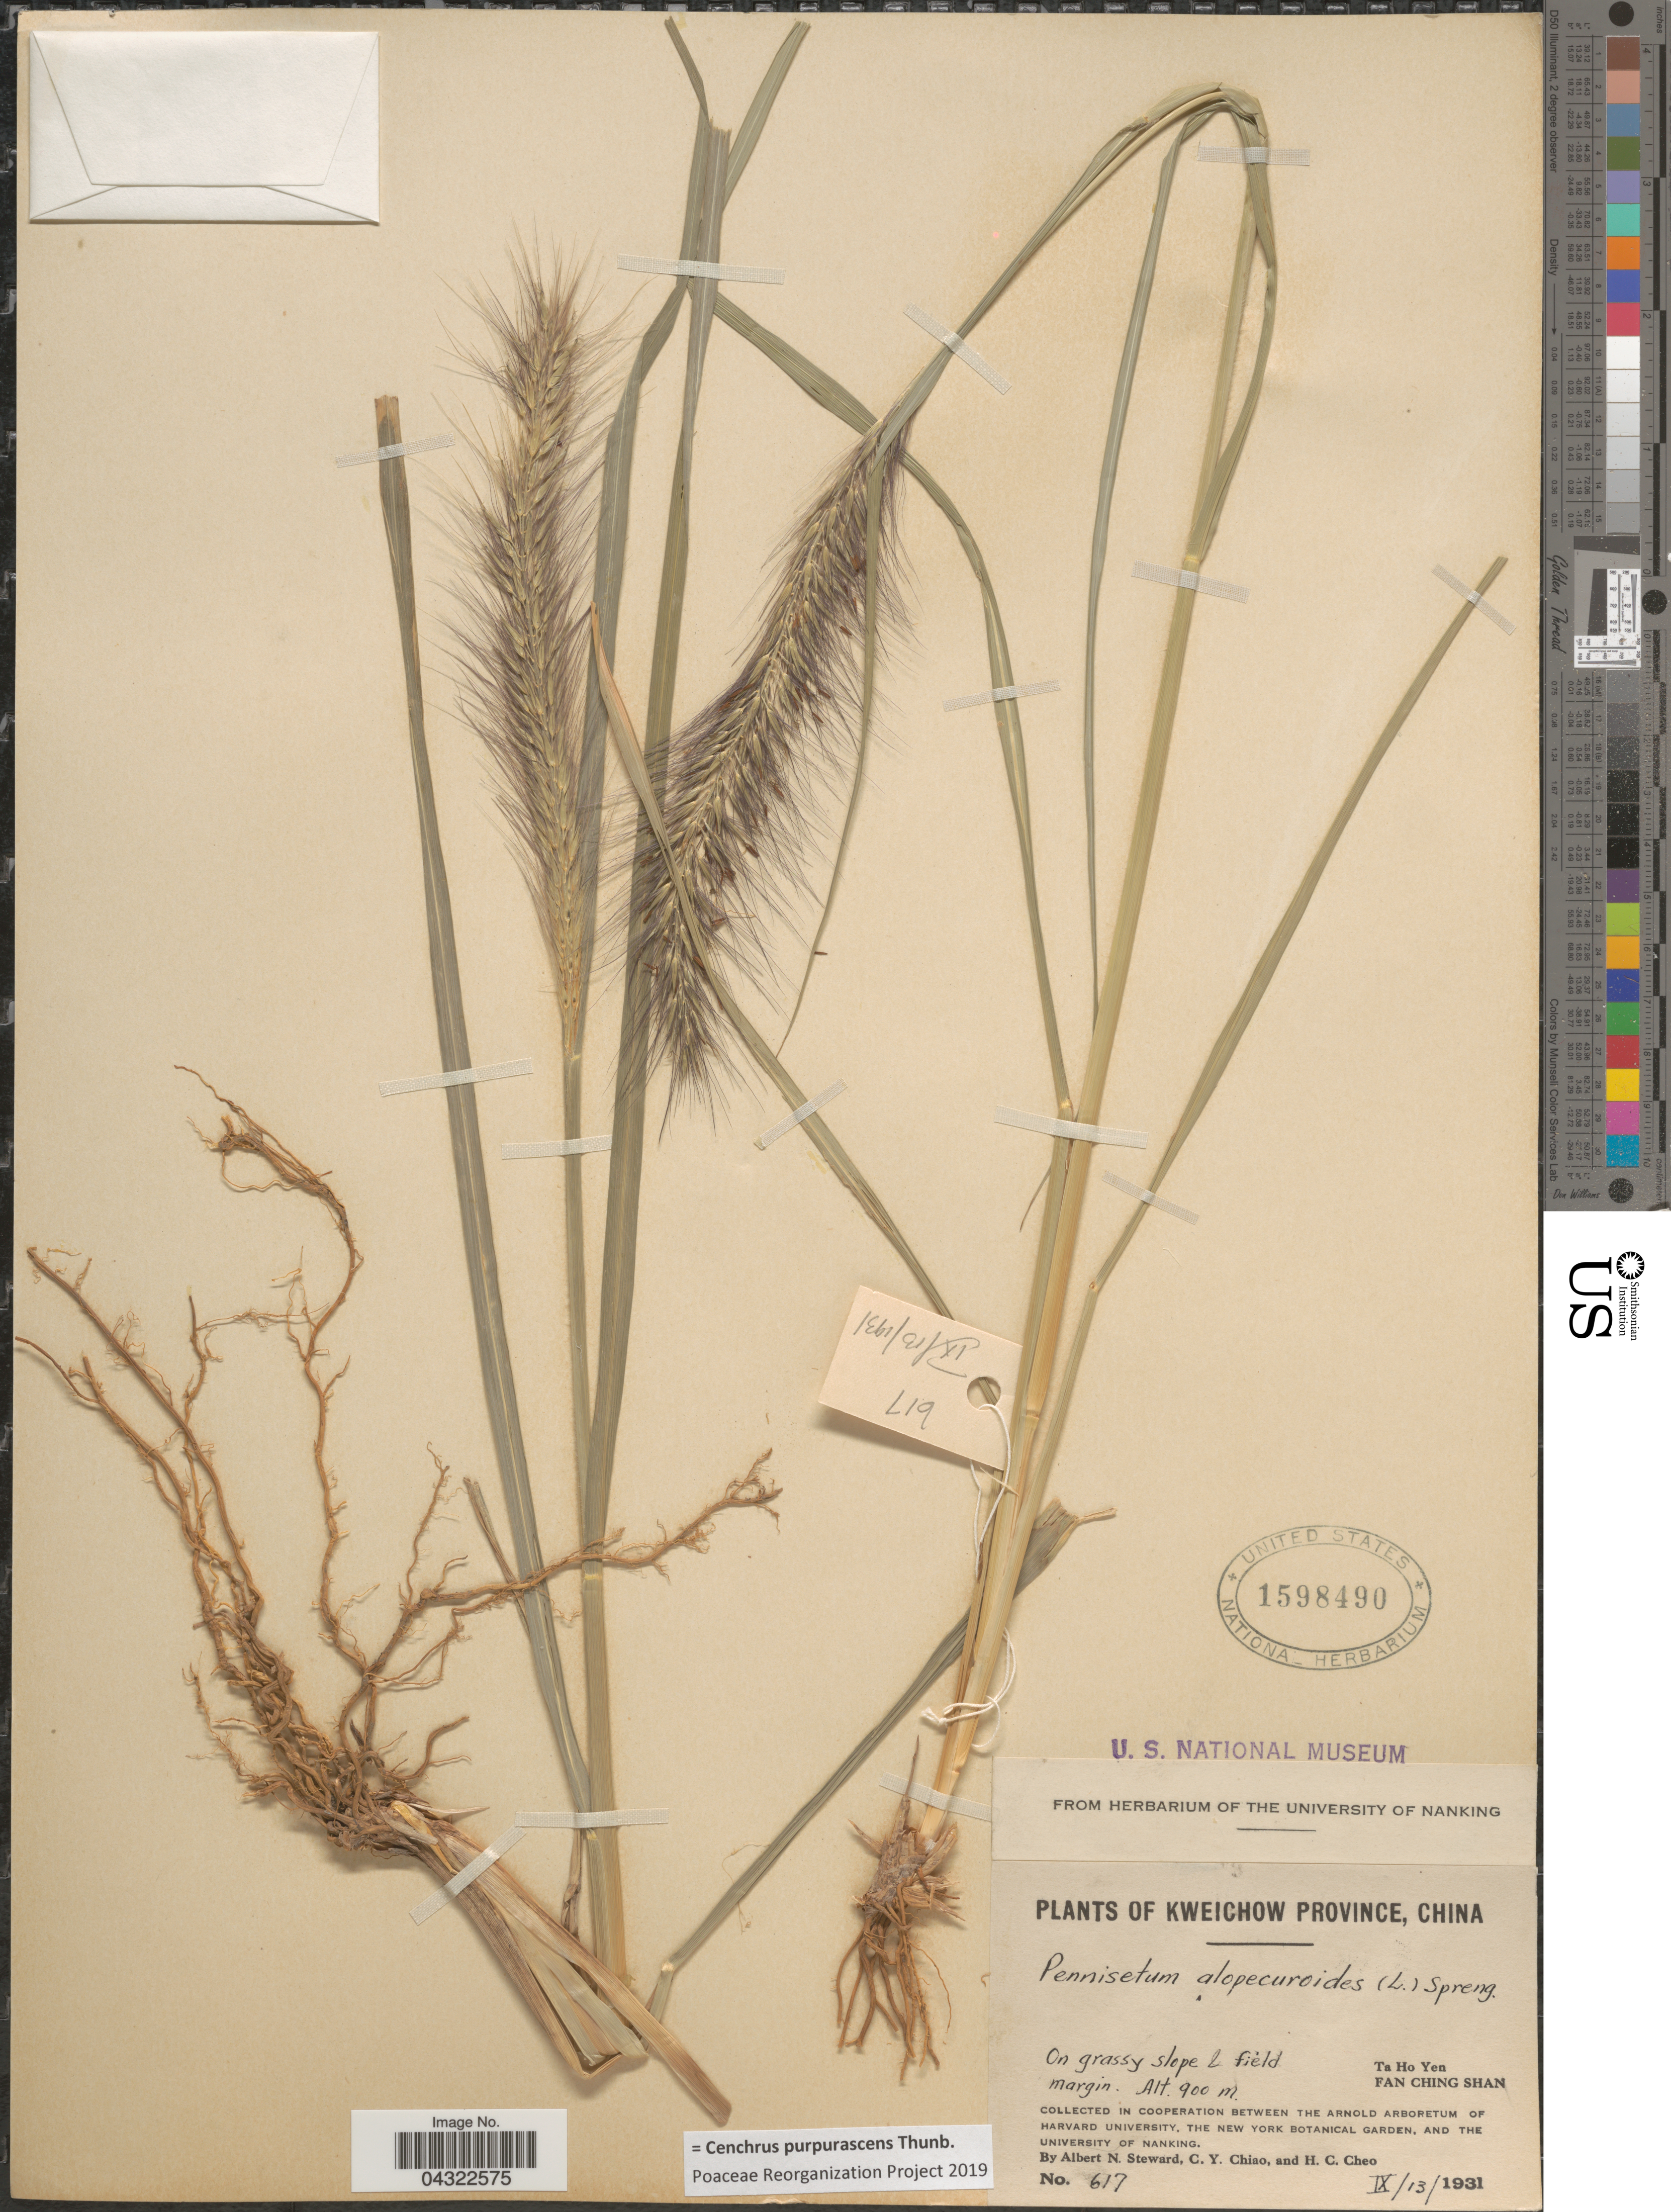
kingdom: Plantae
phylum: Tracheophyta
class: Liliopsida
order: Poales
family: Poaceae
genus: Cenchrus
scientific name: Cenchrus purpurascens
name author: Thunb.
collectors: A. N. Steward, C. Y. Chiao & H. Cheo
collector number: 617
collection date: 1931-09-13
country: China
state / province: Guizhou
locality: Kweichow Province. On grassy slope & field. Ta Ho Yen. Fan Ching Shan.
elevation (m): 900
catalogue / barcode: US 1598490